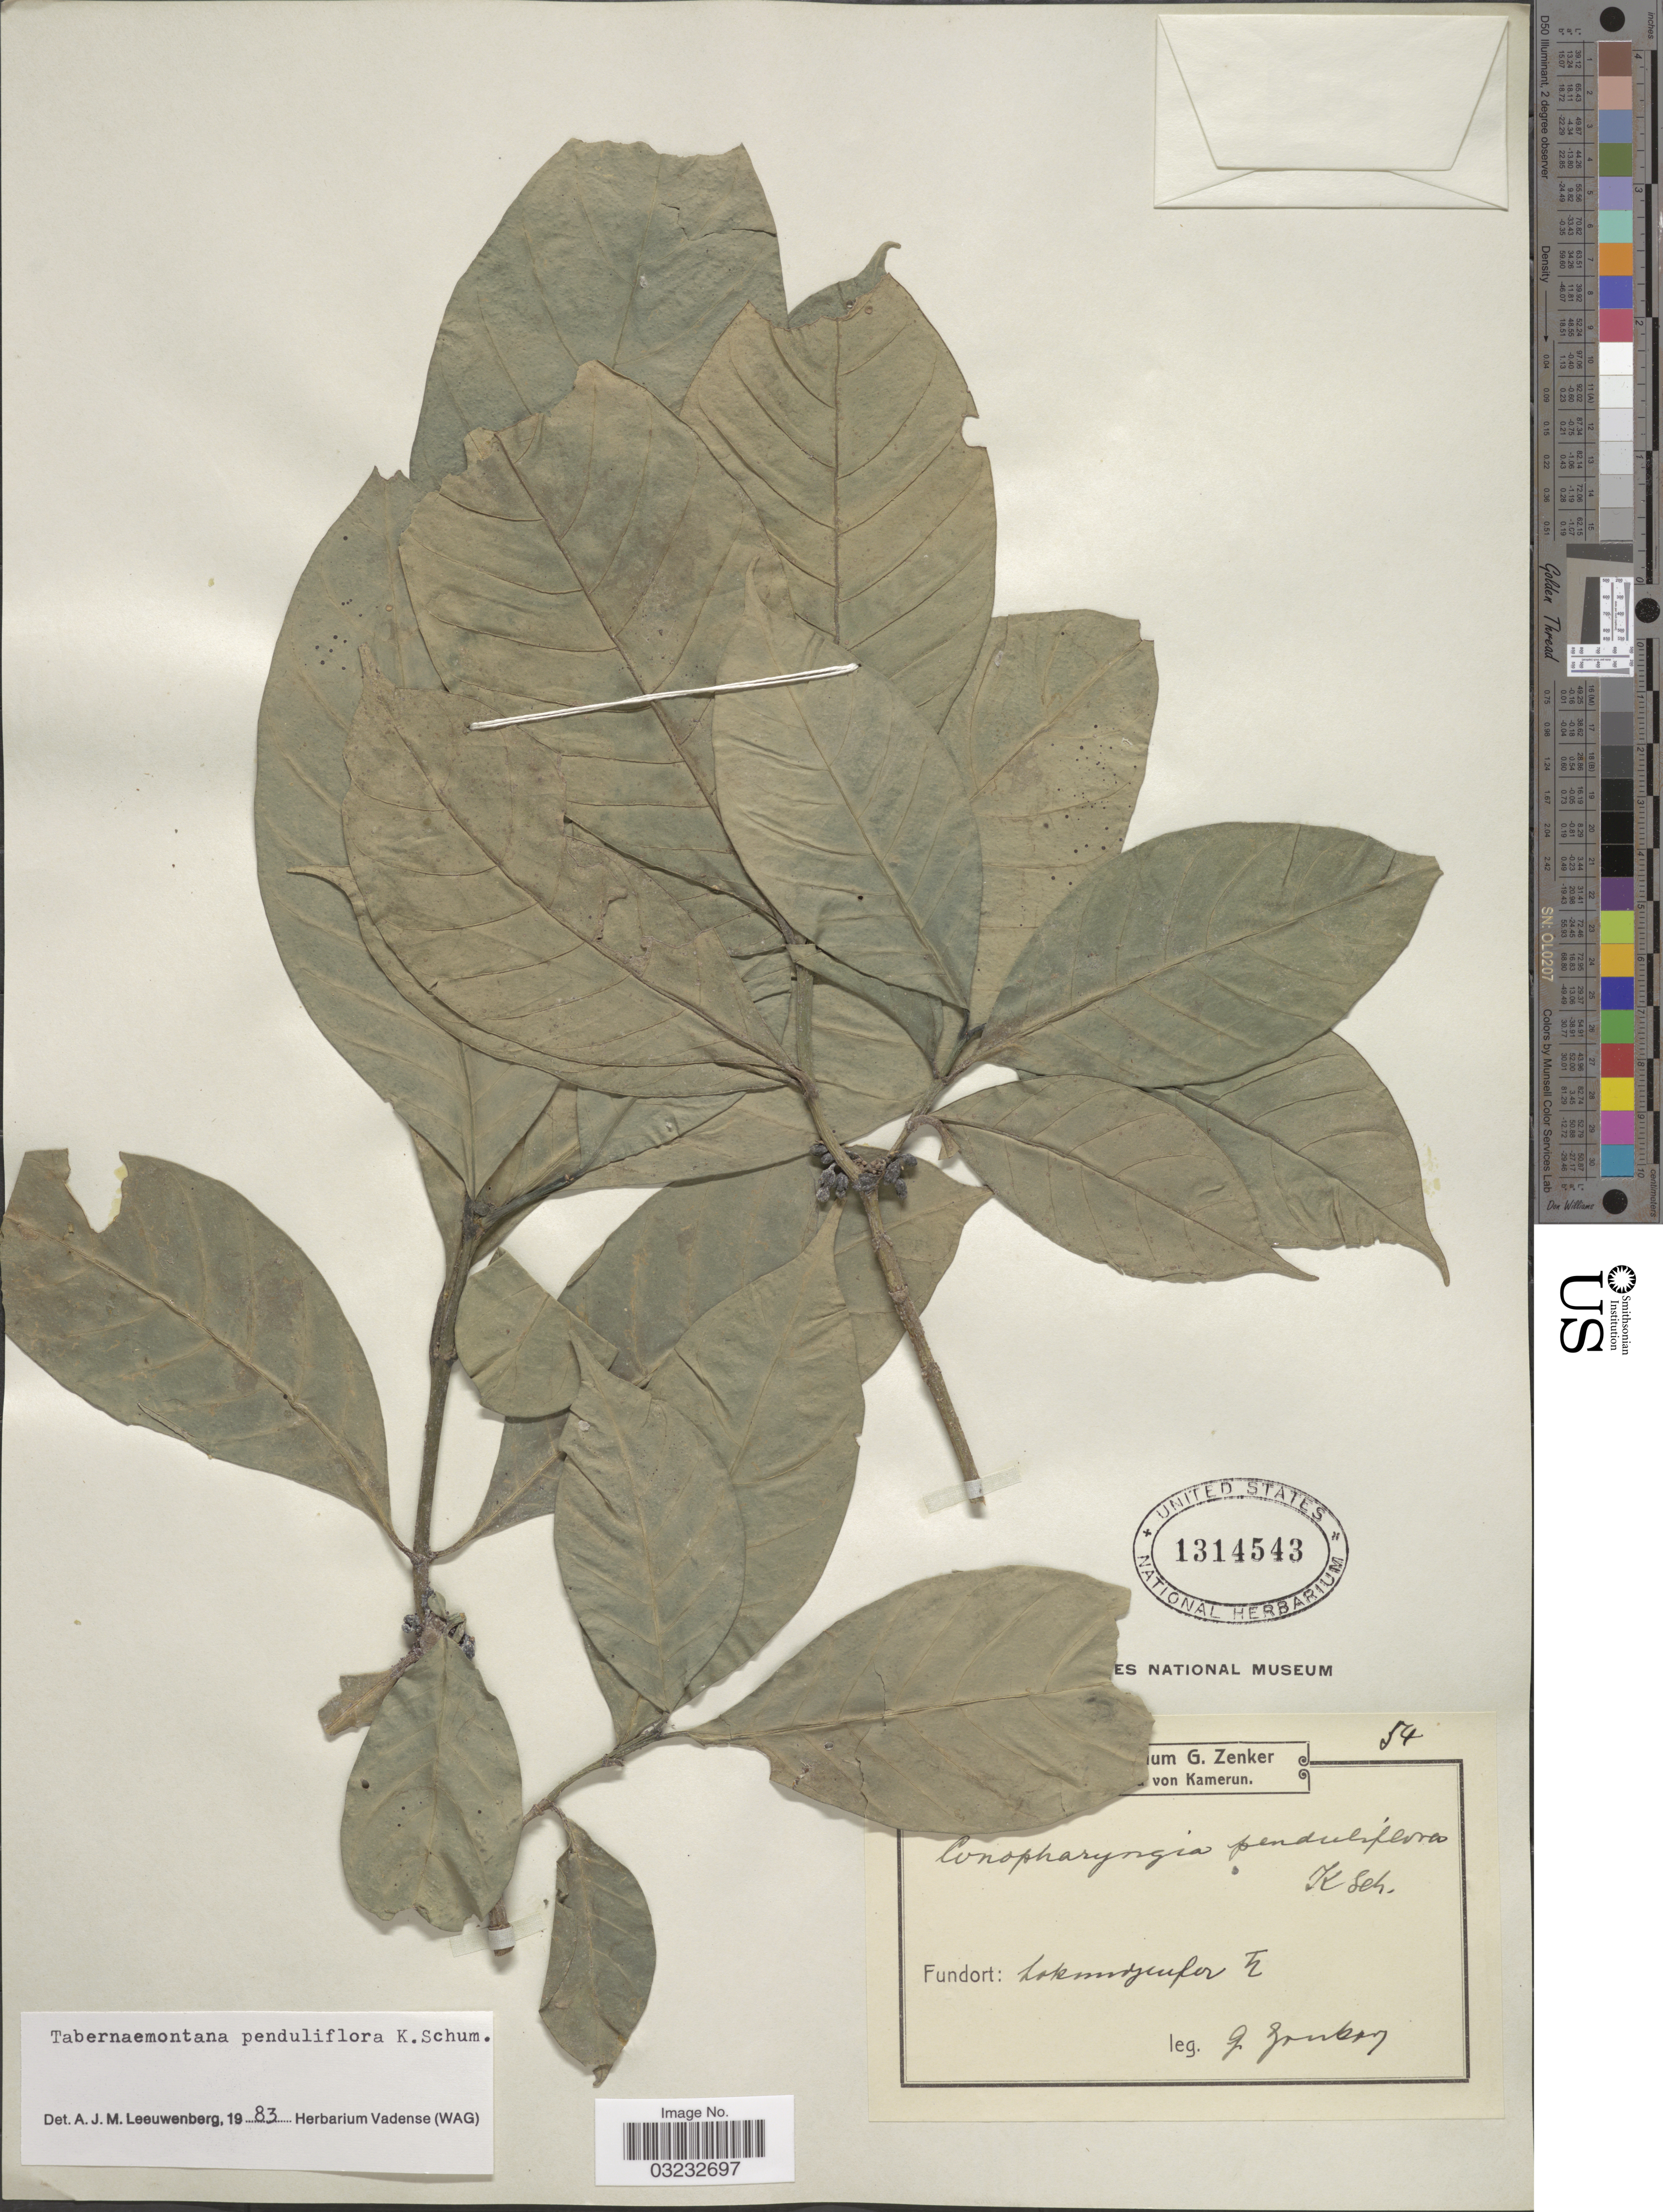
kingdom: Plantae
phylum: Tracheophyta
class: Magnoliopsida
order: Gentianales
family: Apocynaceae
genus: Tabernaemontana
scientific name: Tabernaemontana penduliflora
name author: K. Schum.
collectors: G. A. Zenker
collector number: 54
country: Cameroon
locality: Lokundjeufer.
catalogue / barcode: US 1314543